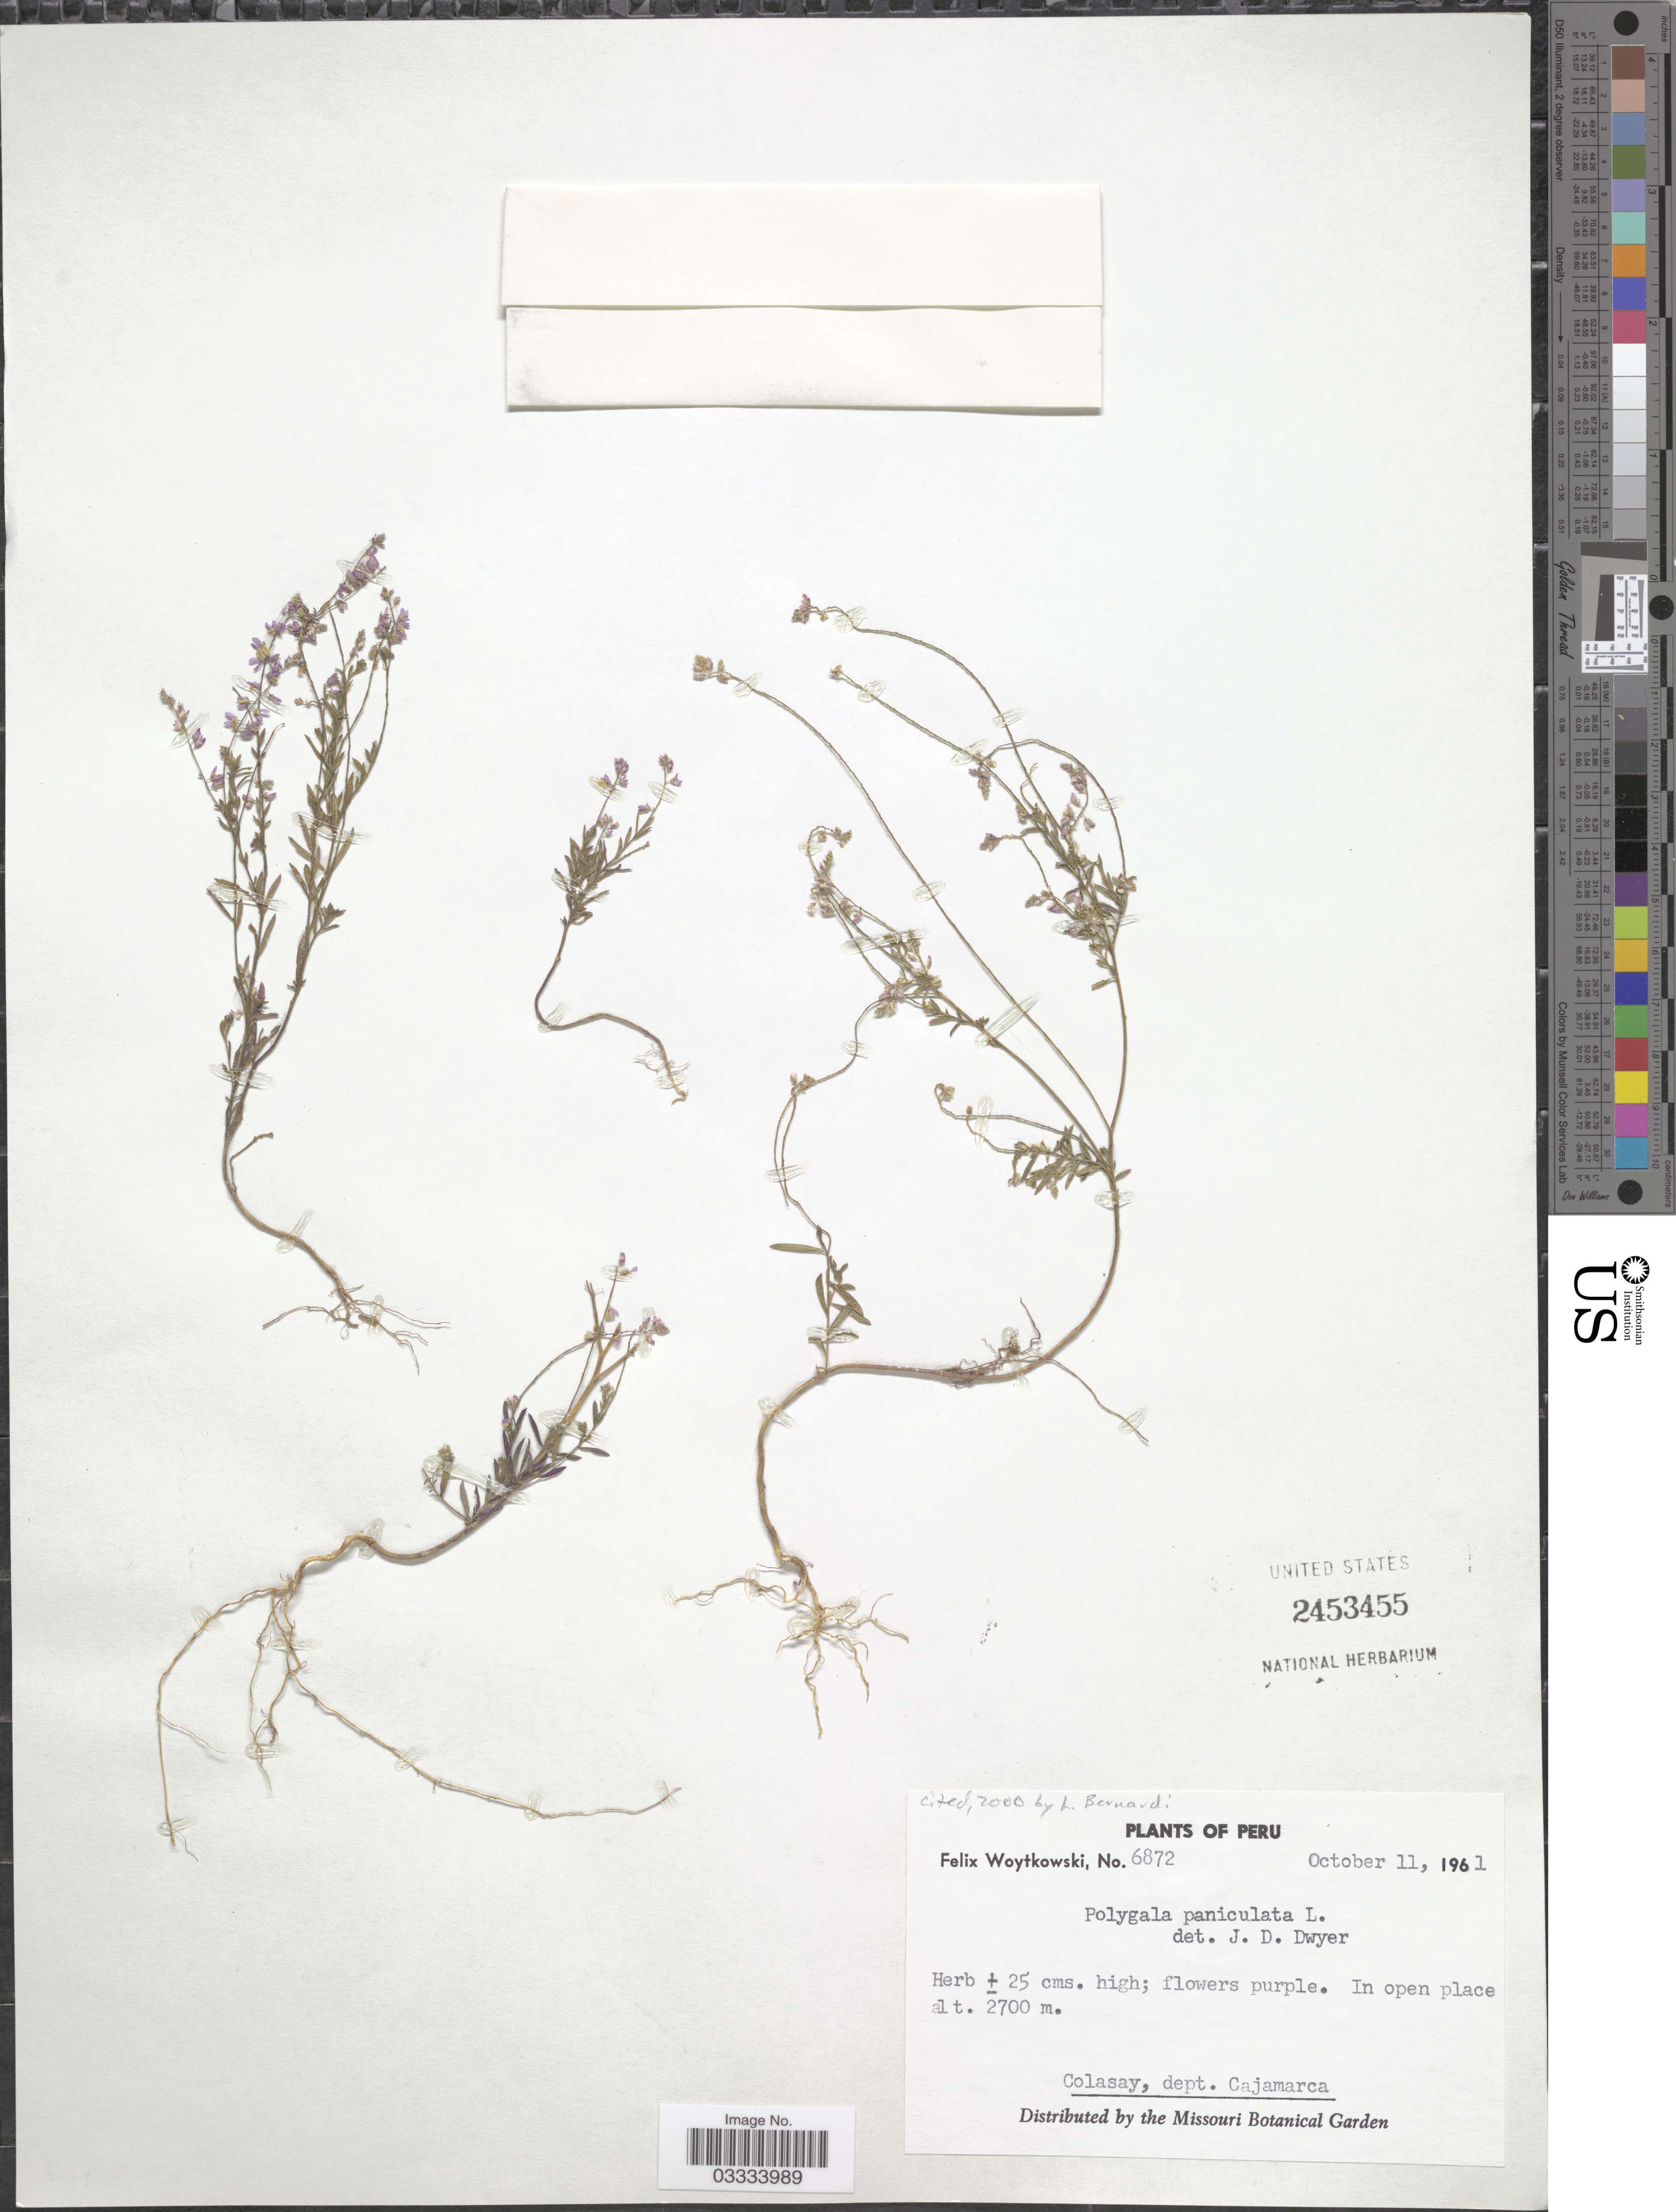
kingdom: Plantae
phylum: Tracheophyta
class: Magnoliopsida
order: Fabales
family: Polygalaceae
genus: Polygala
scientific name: Polygala paniculata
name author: L.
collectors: F. Woytkowski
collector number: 6872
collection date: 1961-10-11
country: Peru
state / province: Cajamarca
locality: Colasay, dept. Cajamarca.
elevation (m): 2700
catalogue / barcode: US 2453455